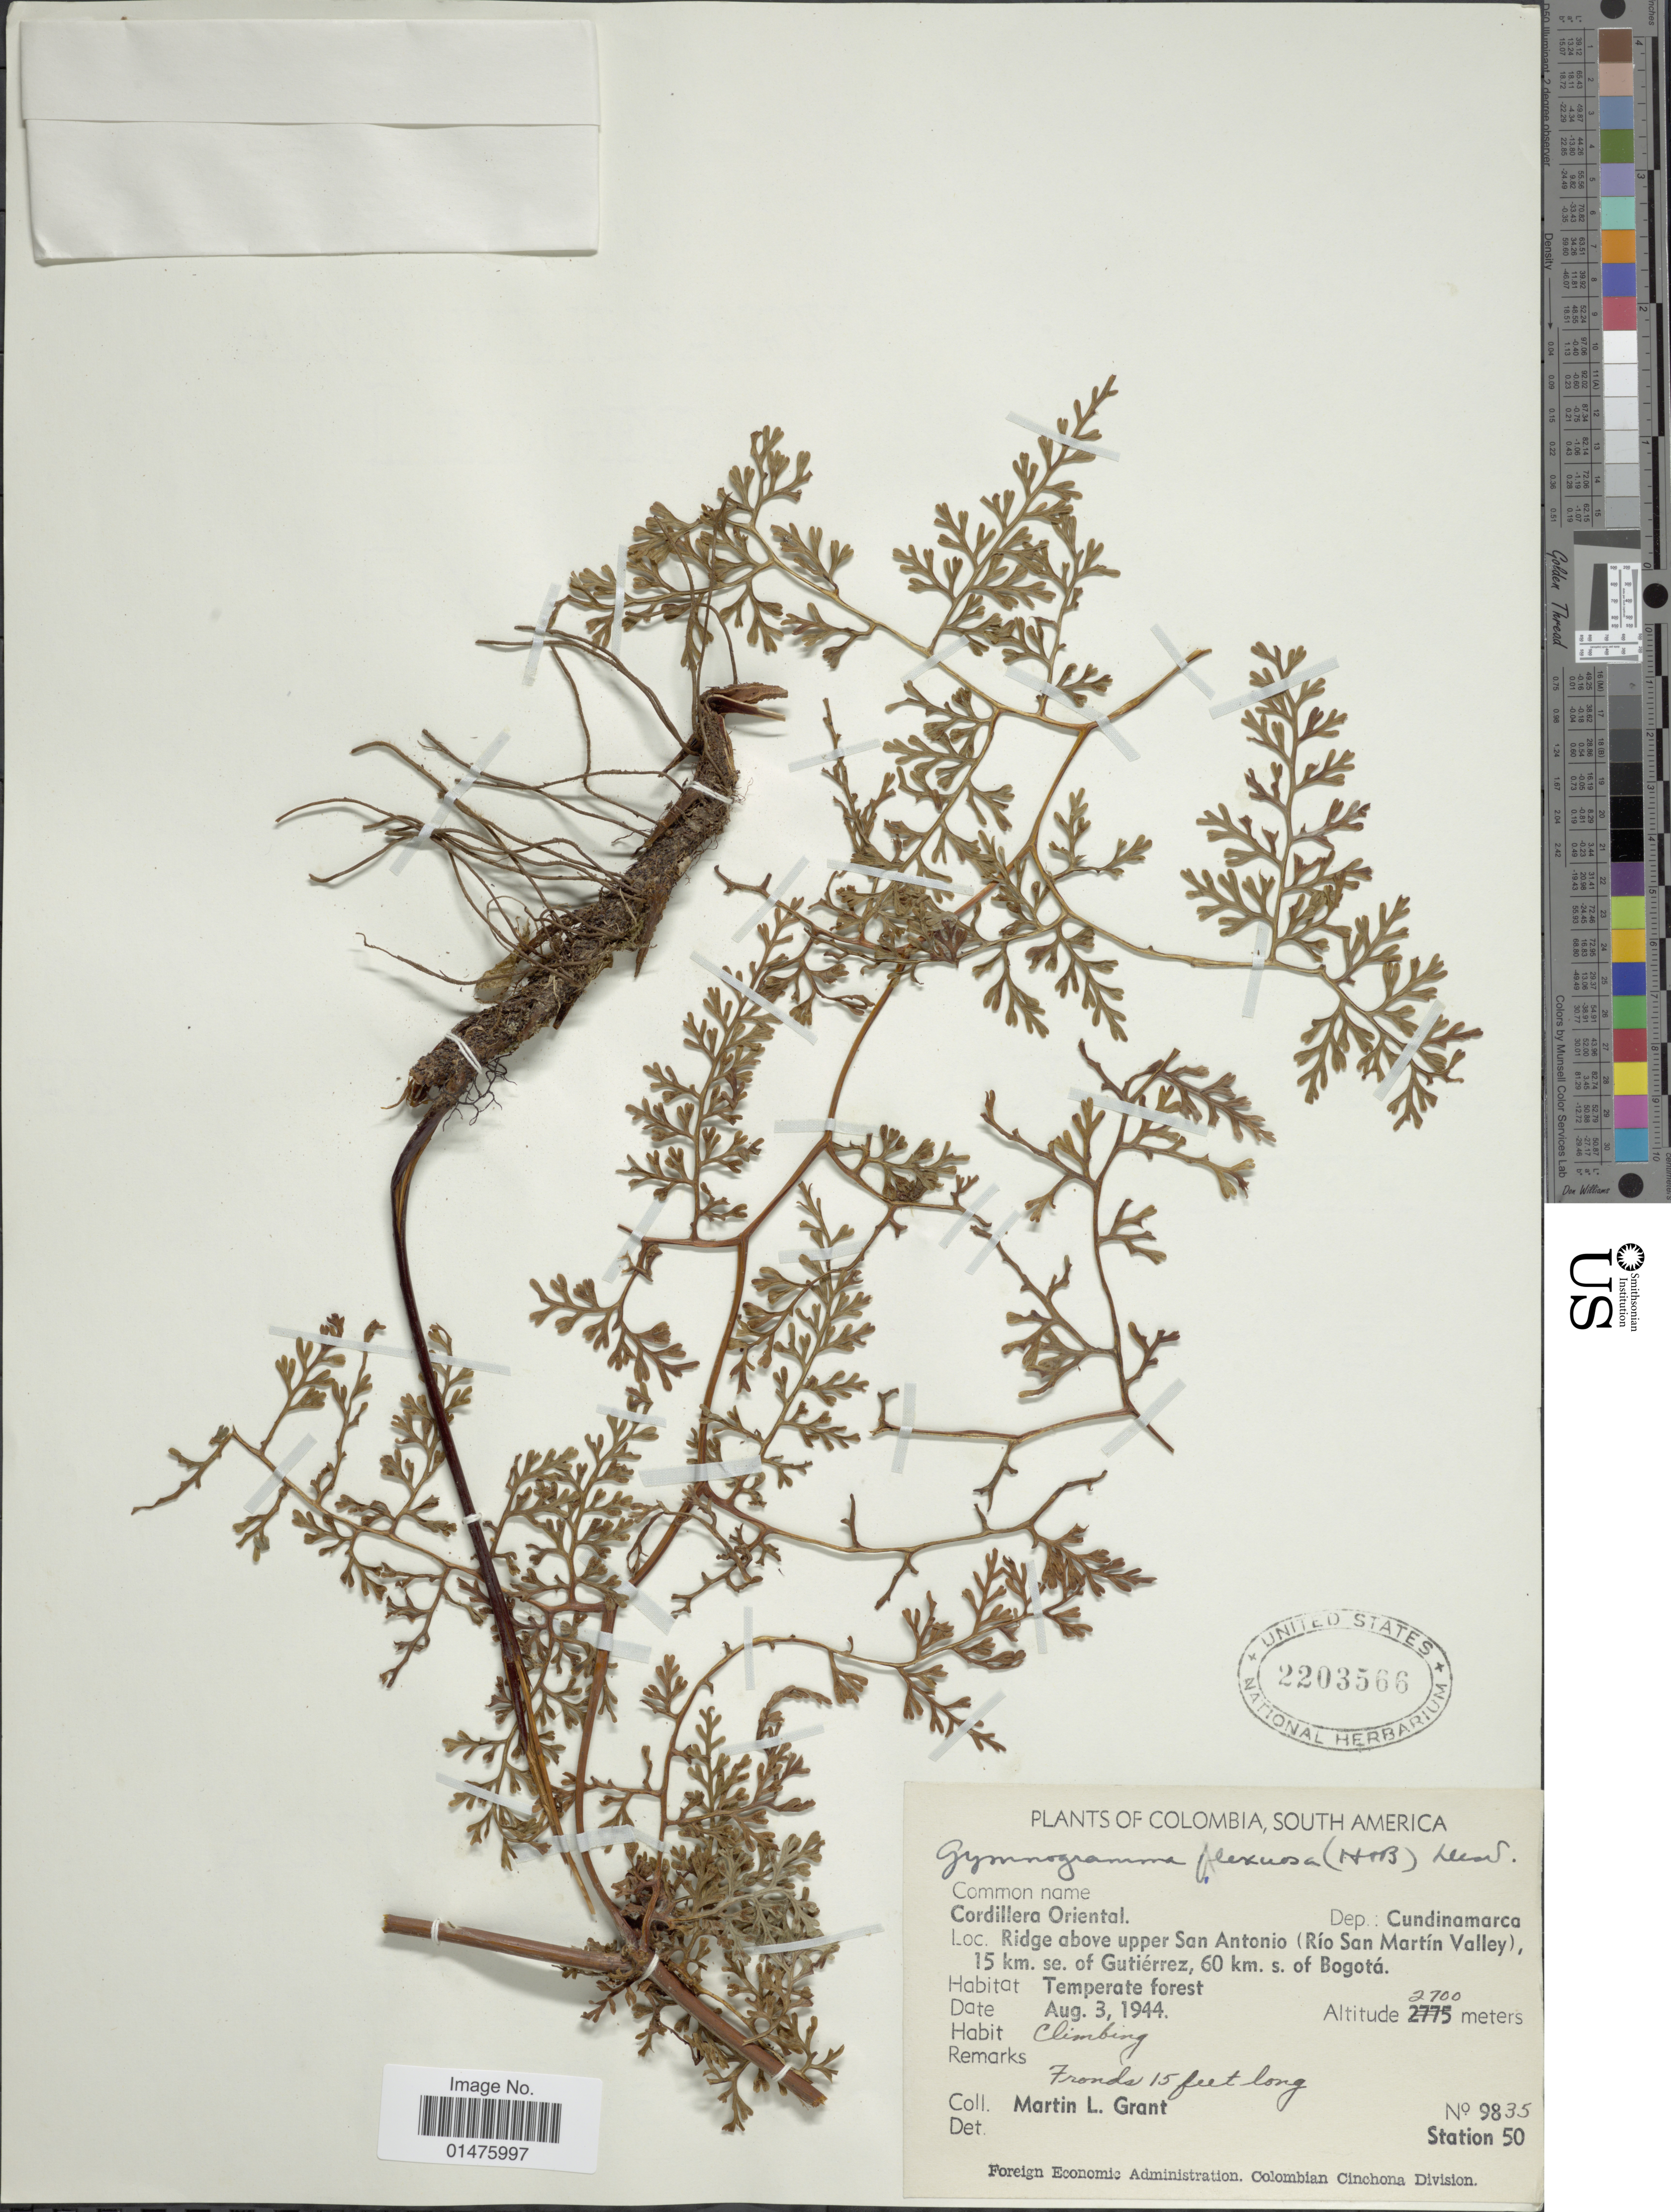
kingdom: Plantae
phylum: Tracheophyta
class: Polypodiopsida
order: Polypodiales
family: Pteridaceae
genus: Jamesonia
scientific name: Jamesonia flexuosa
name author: (Humb. & Bonpl.) Christenh.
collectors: M. L. Grant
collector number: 9835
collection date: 1944-08-03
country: Colombia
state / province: Cundinamarca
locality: South America, Cordillera Oriental, Dep: Cundinamarca, Ridge above upper San Antonio (Río San Martin Valley) 15 km se. of Guitiérres, 60 km, s. of Bogotá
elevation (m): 2700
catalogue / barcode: US 2203566